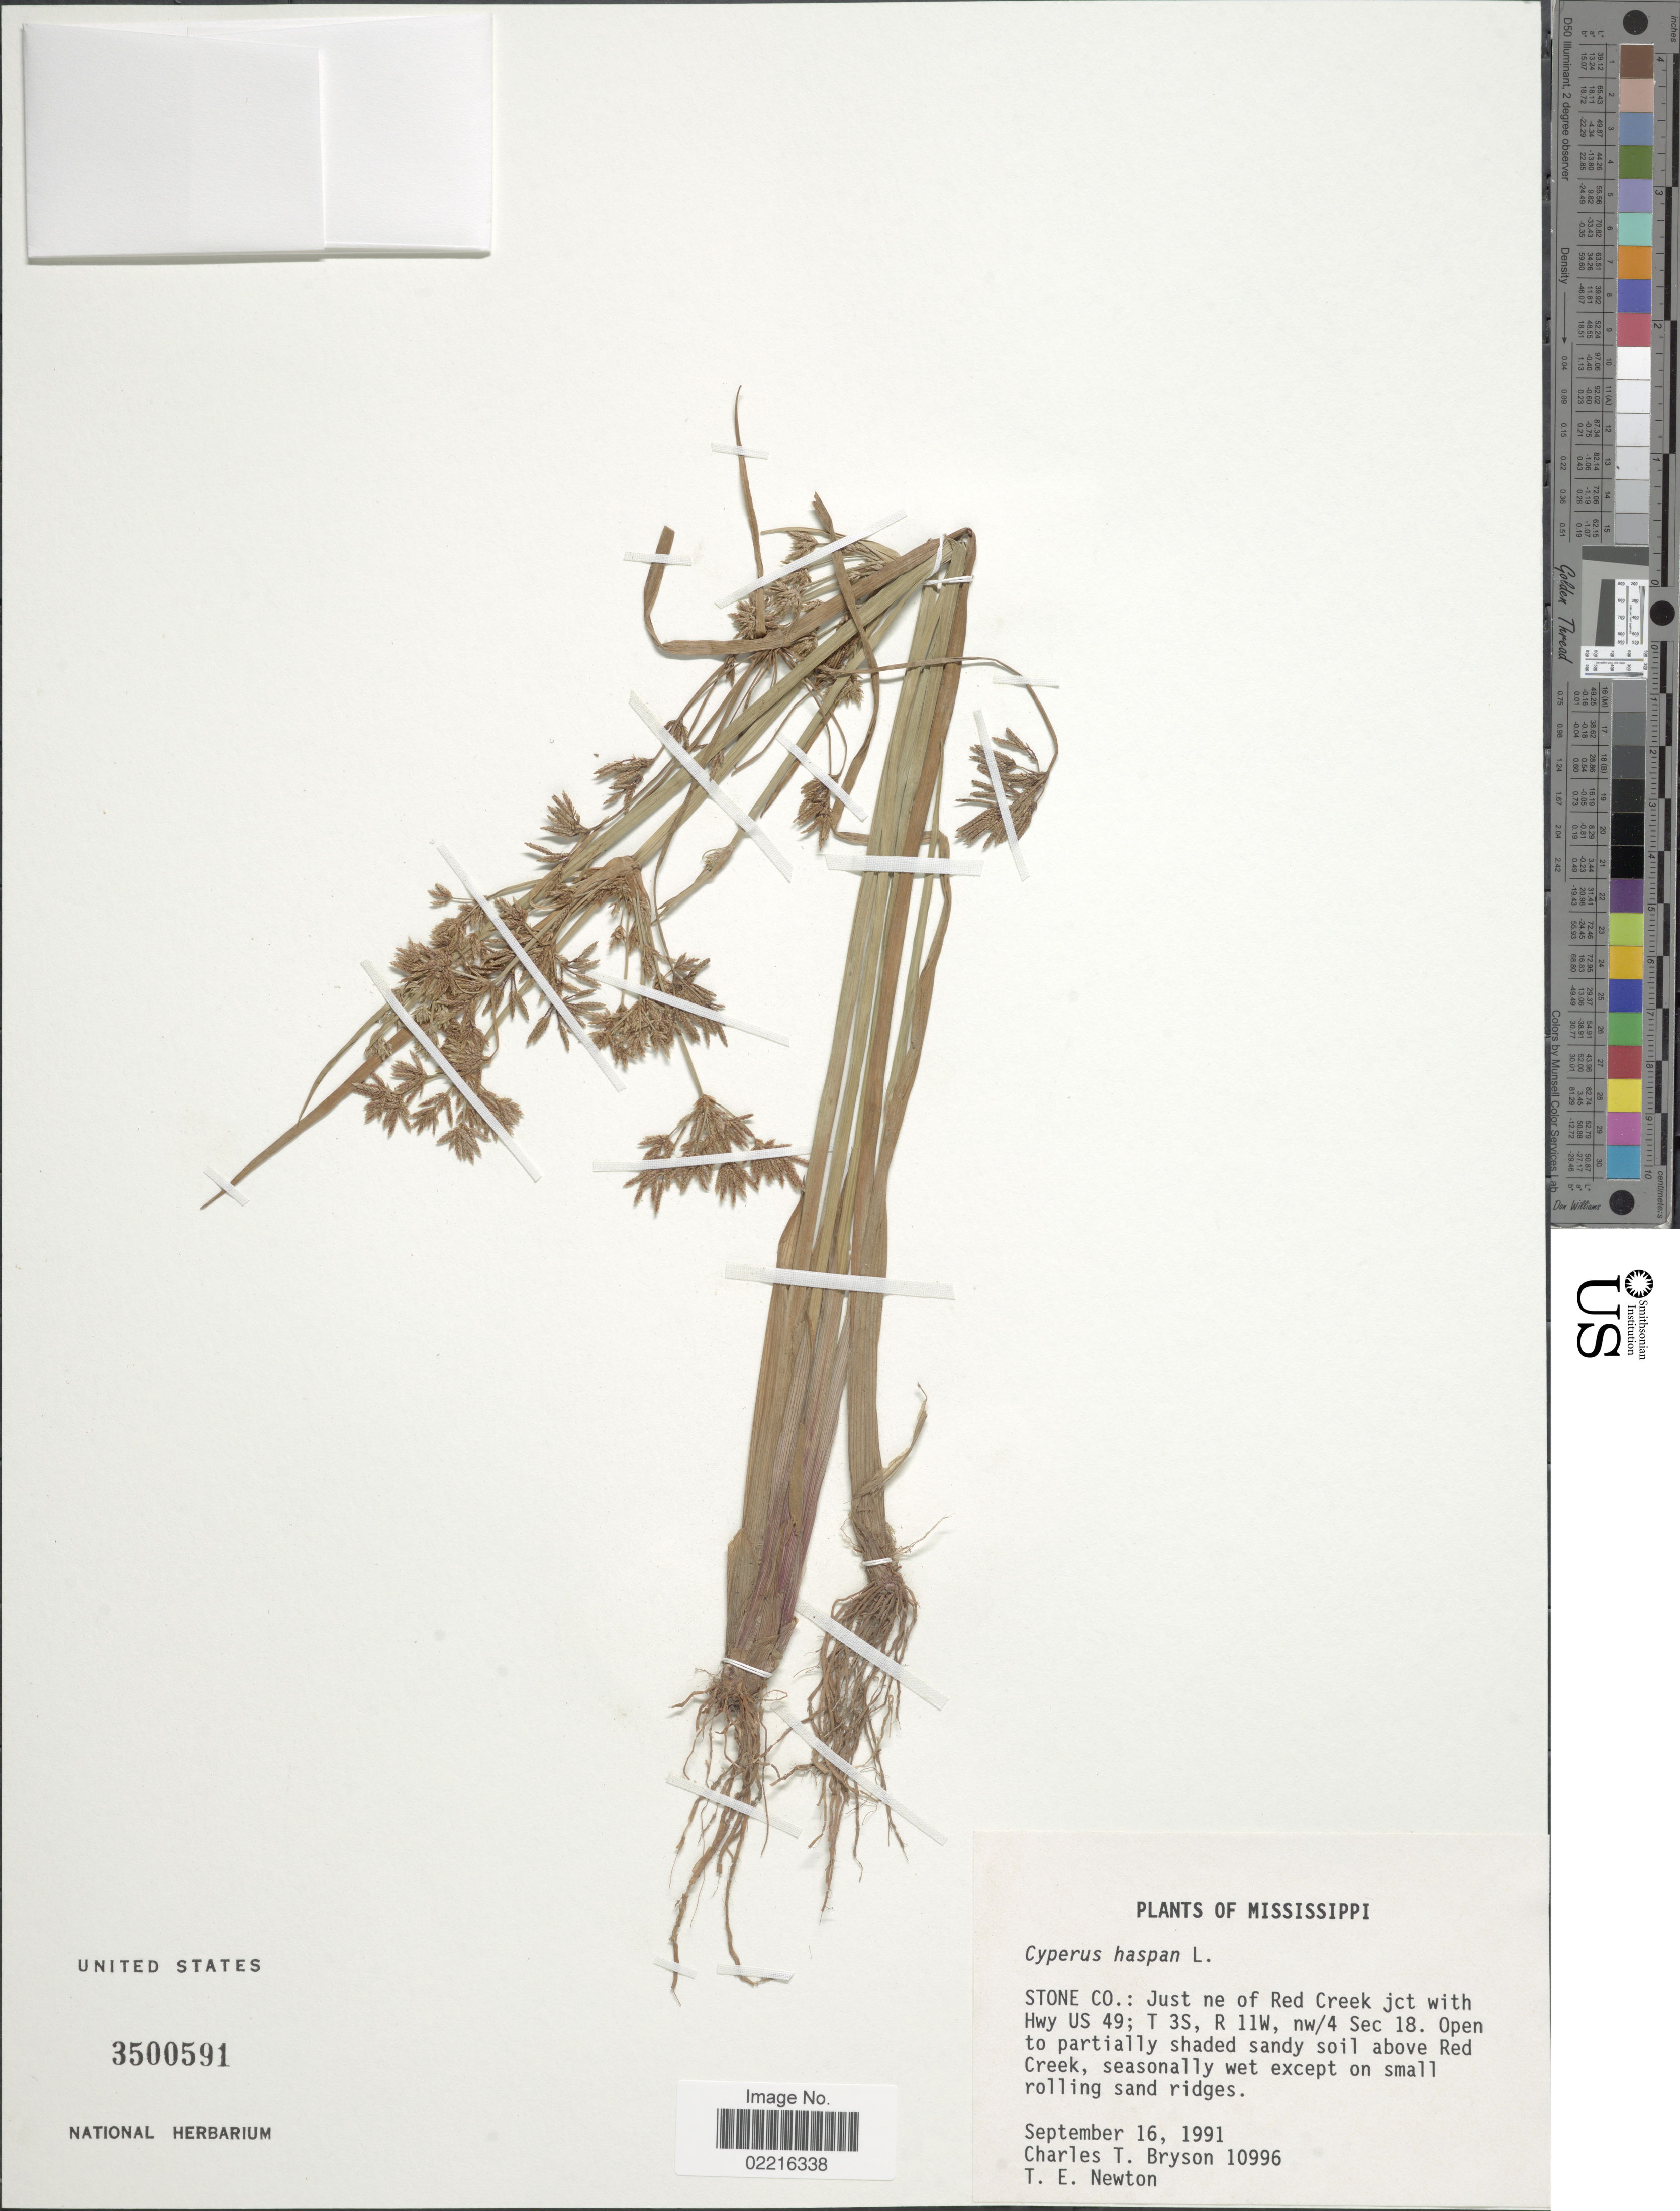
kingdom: Plantae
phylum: Tracheophyta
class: Liliopsida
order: Poales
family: Cyperaceae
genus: Cyperus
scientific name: Cyperus haspan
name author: L.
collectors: C. Bryson & T. Newton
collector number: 10996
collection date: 1991-09-16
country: United States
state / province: Mississippi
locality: Stone Co, just ne of Red Creek jct with Hwy US 49, T3S, R11W, nw/4 sec 18, above Red Creek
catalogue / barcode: US 3500591